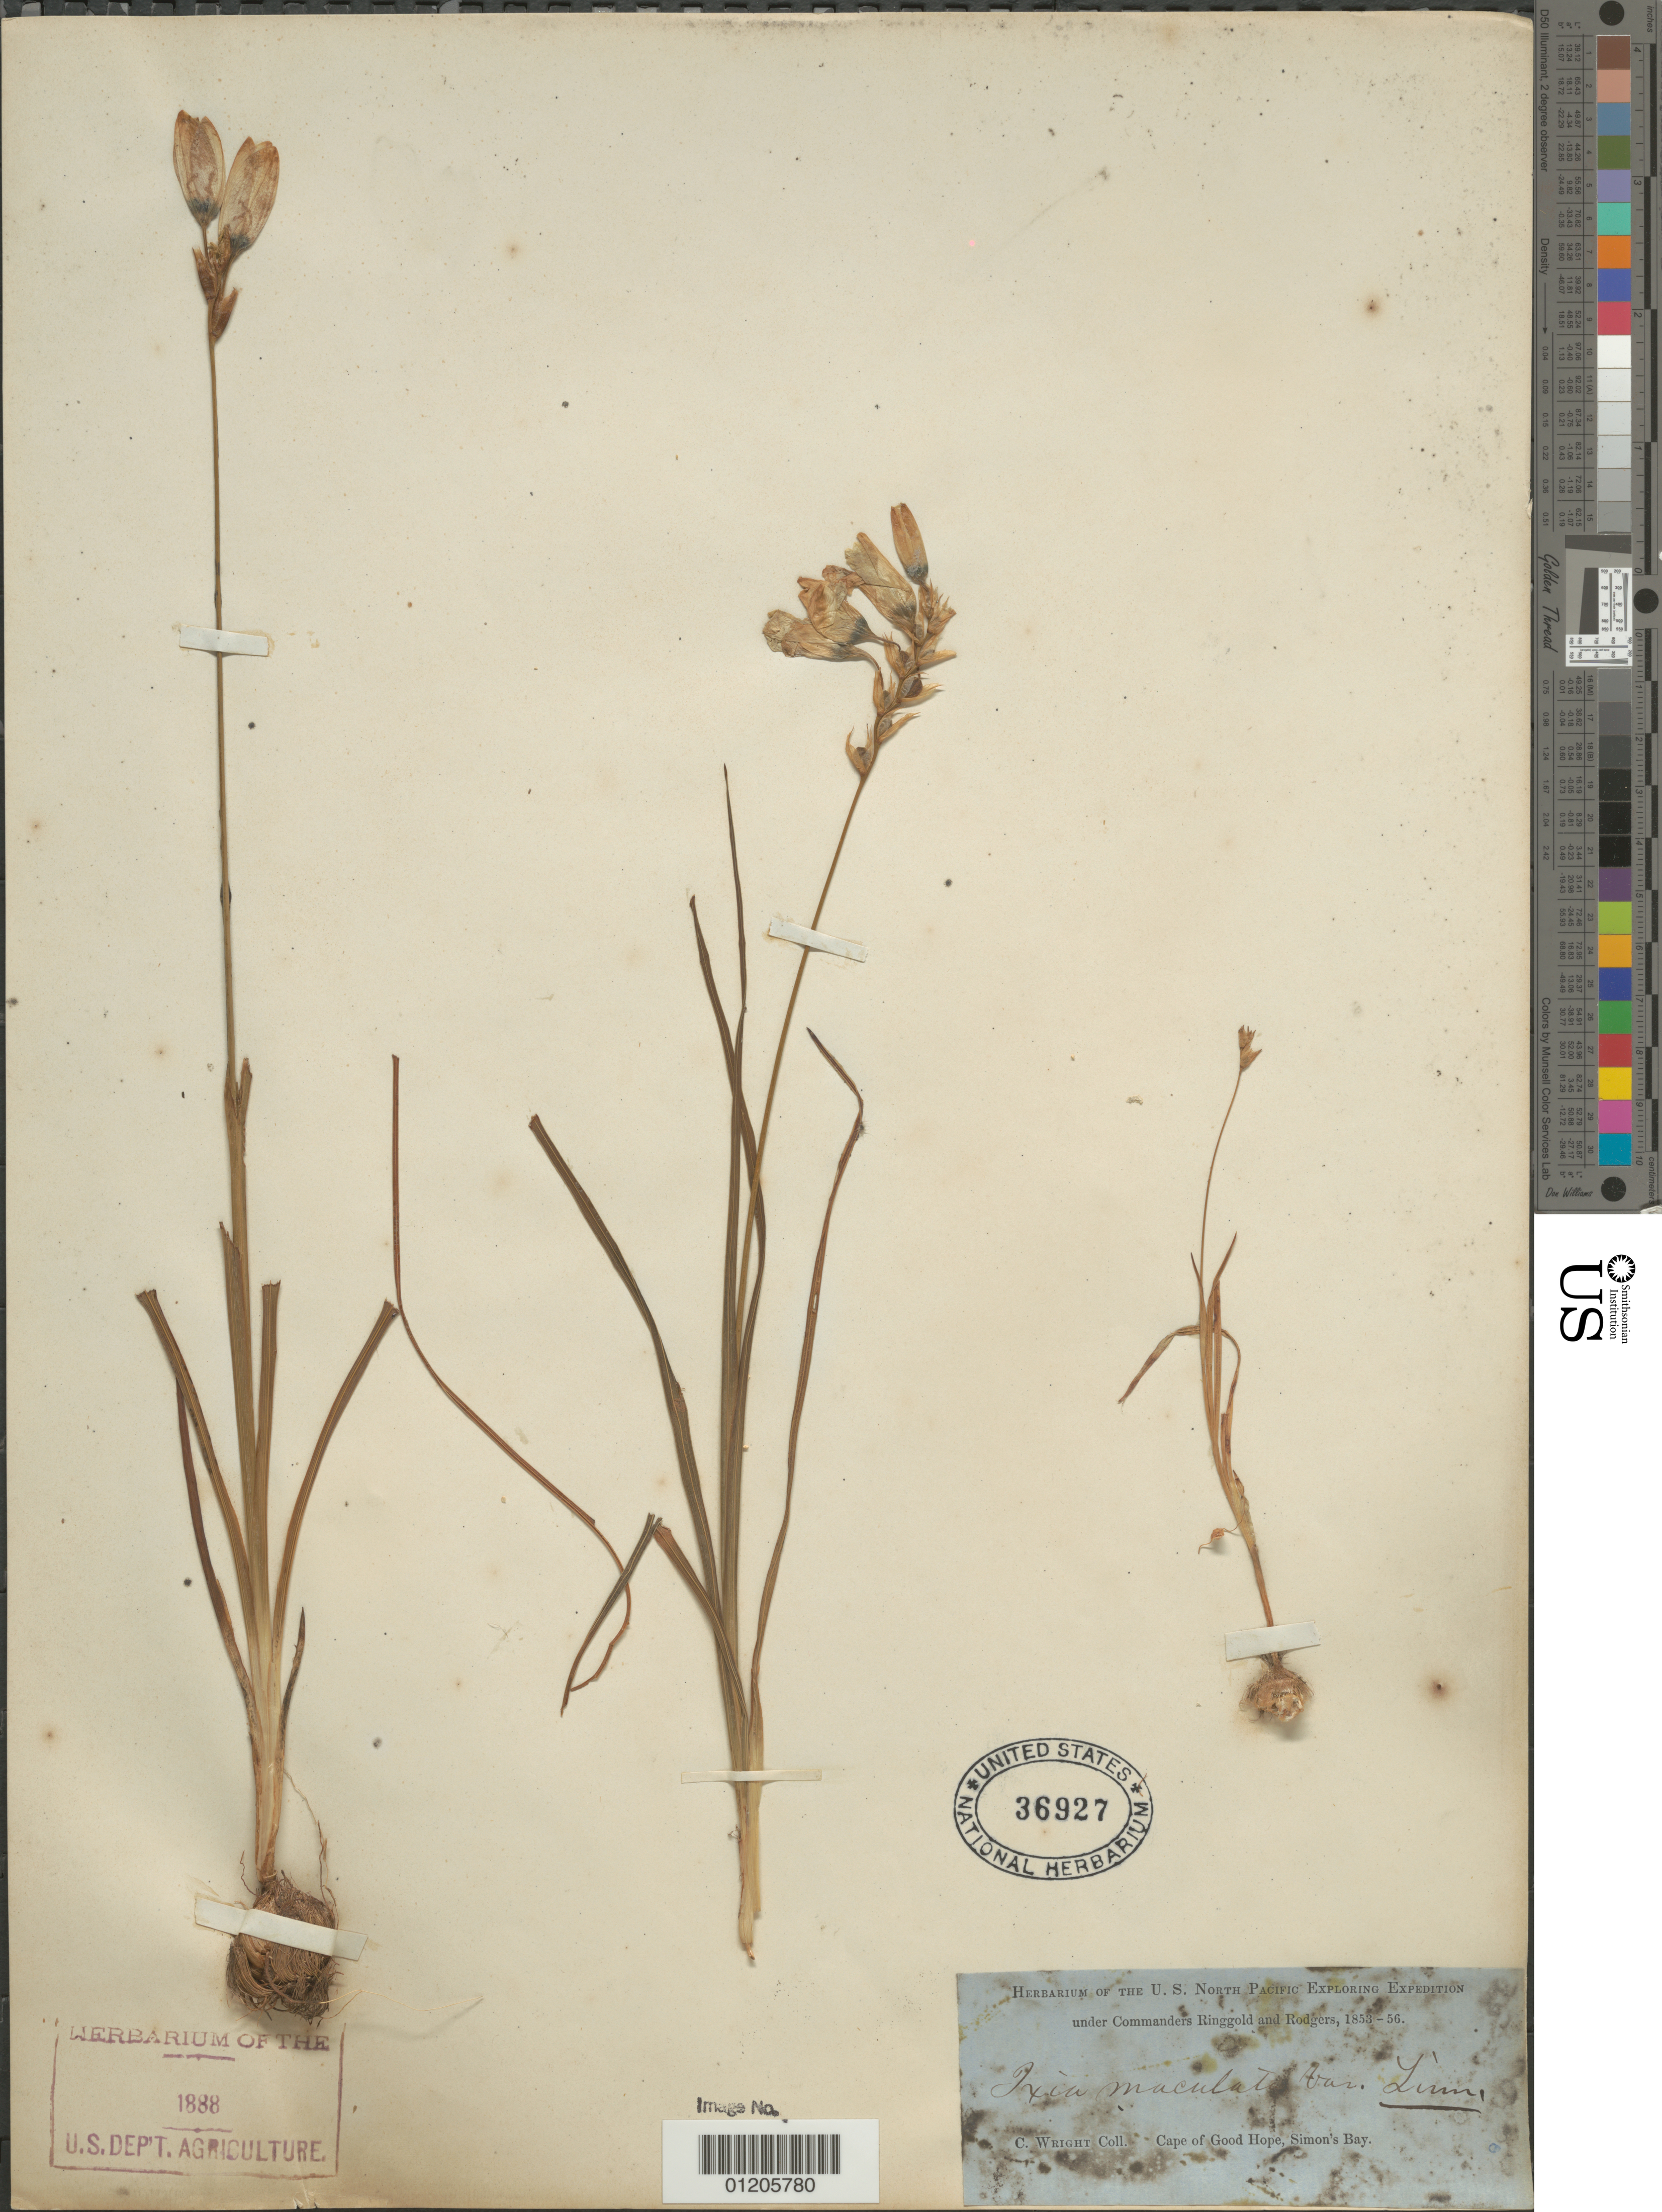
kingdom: Plantae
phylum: Tracheophyta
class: Liliopsida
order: Asparagales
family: Iridaceae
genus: Ixia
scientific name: Ixia maculata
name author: L.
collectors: C. Wright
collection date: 1853/1856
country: South Africa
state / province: Western Cape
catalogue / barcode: US 36927